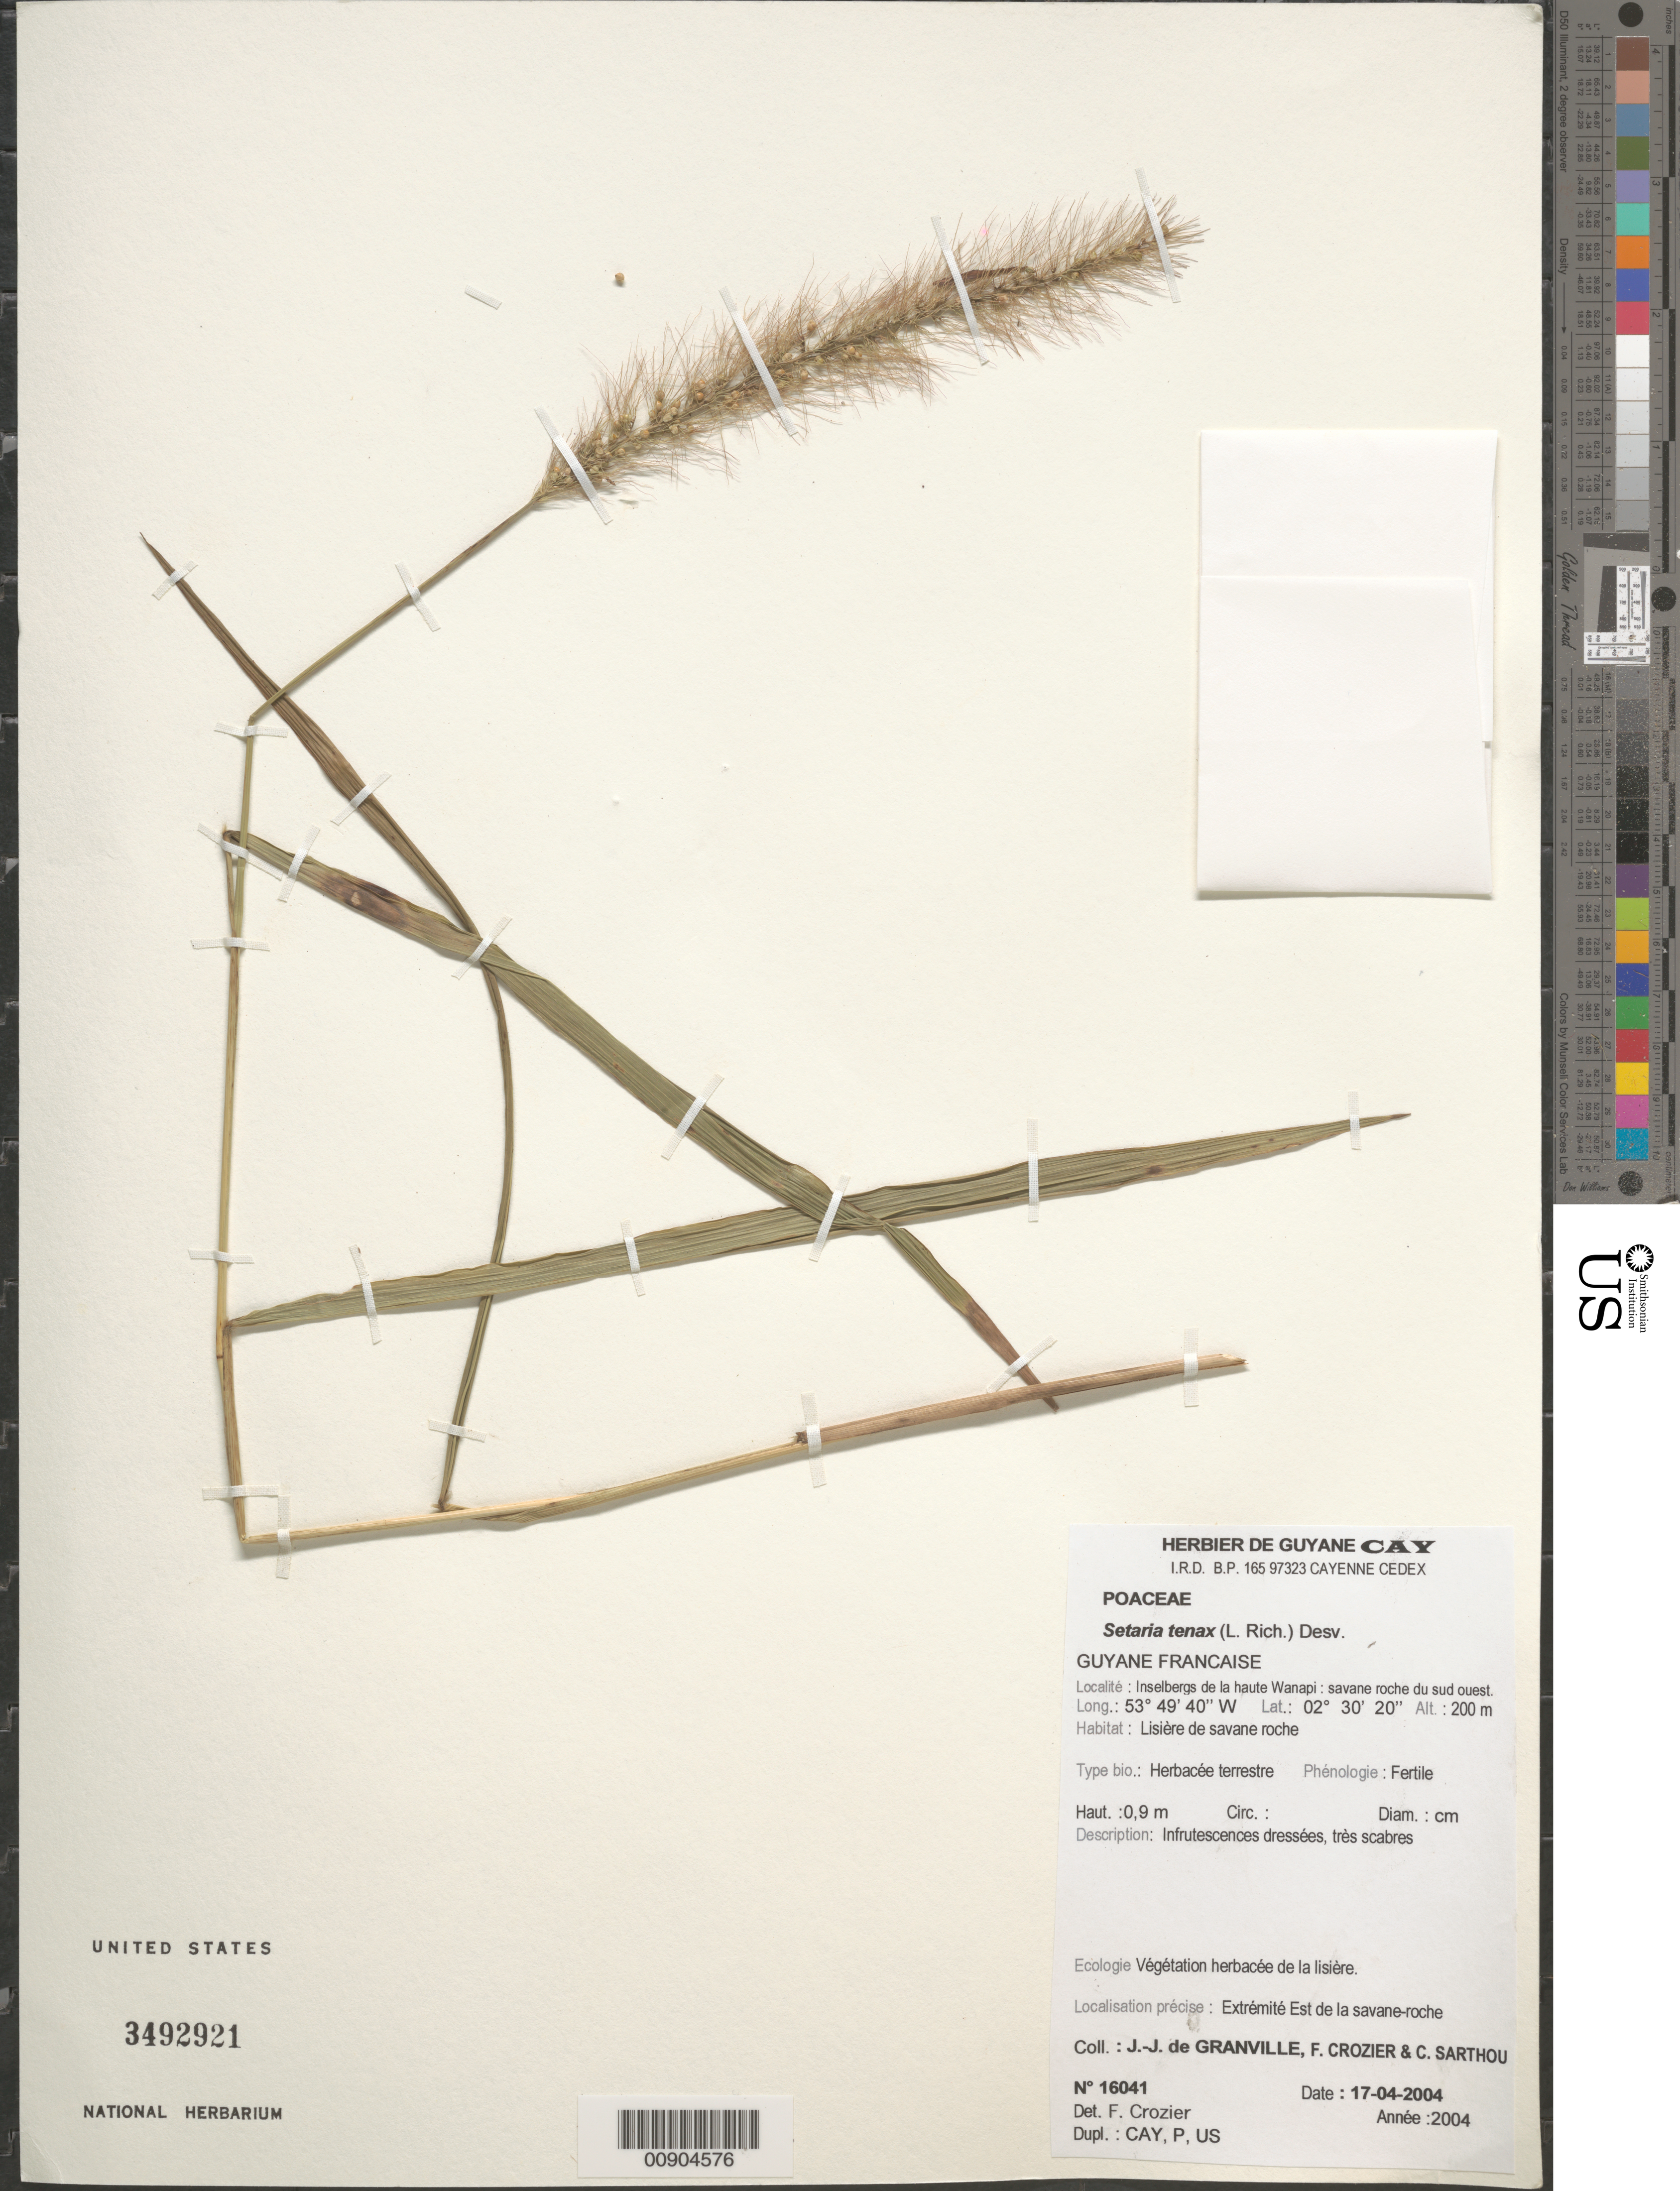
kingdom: Plantae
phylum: Tracheophyta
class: Liliopsida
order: Poales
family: Poaceae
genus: Setaria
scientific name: Setaria tenax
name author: (Rich.) Desv.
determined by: Crozier, F.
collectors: J.-J. de Granville, F. Crozier & C. Sarthou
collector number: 16041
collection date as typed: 17-Apr-04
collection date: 2004-04-17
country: French Guiana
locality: Inselbergs de la haute Wanapi, extrémité est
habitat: Lisière de savane roche; végétation herbacée de la lisière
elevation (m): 200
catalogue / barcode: US 3492921